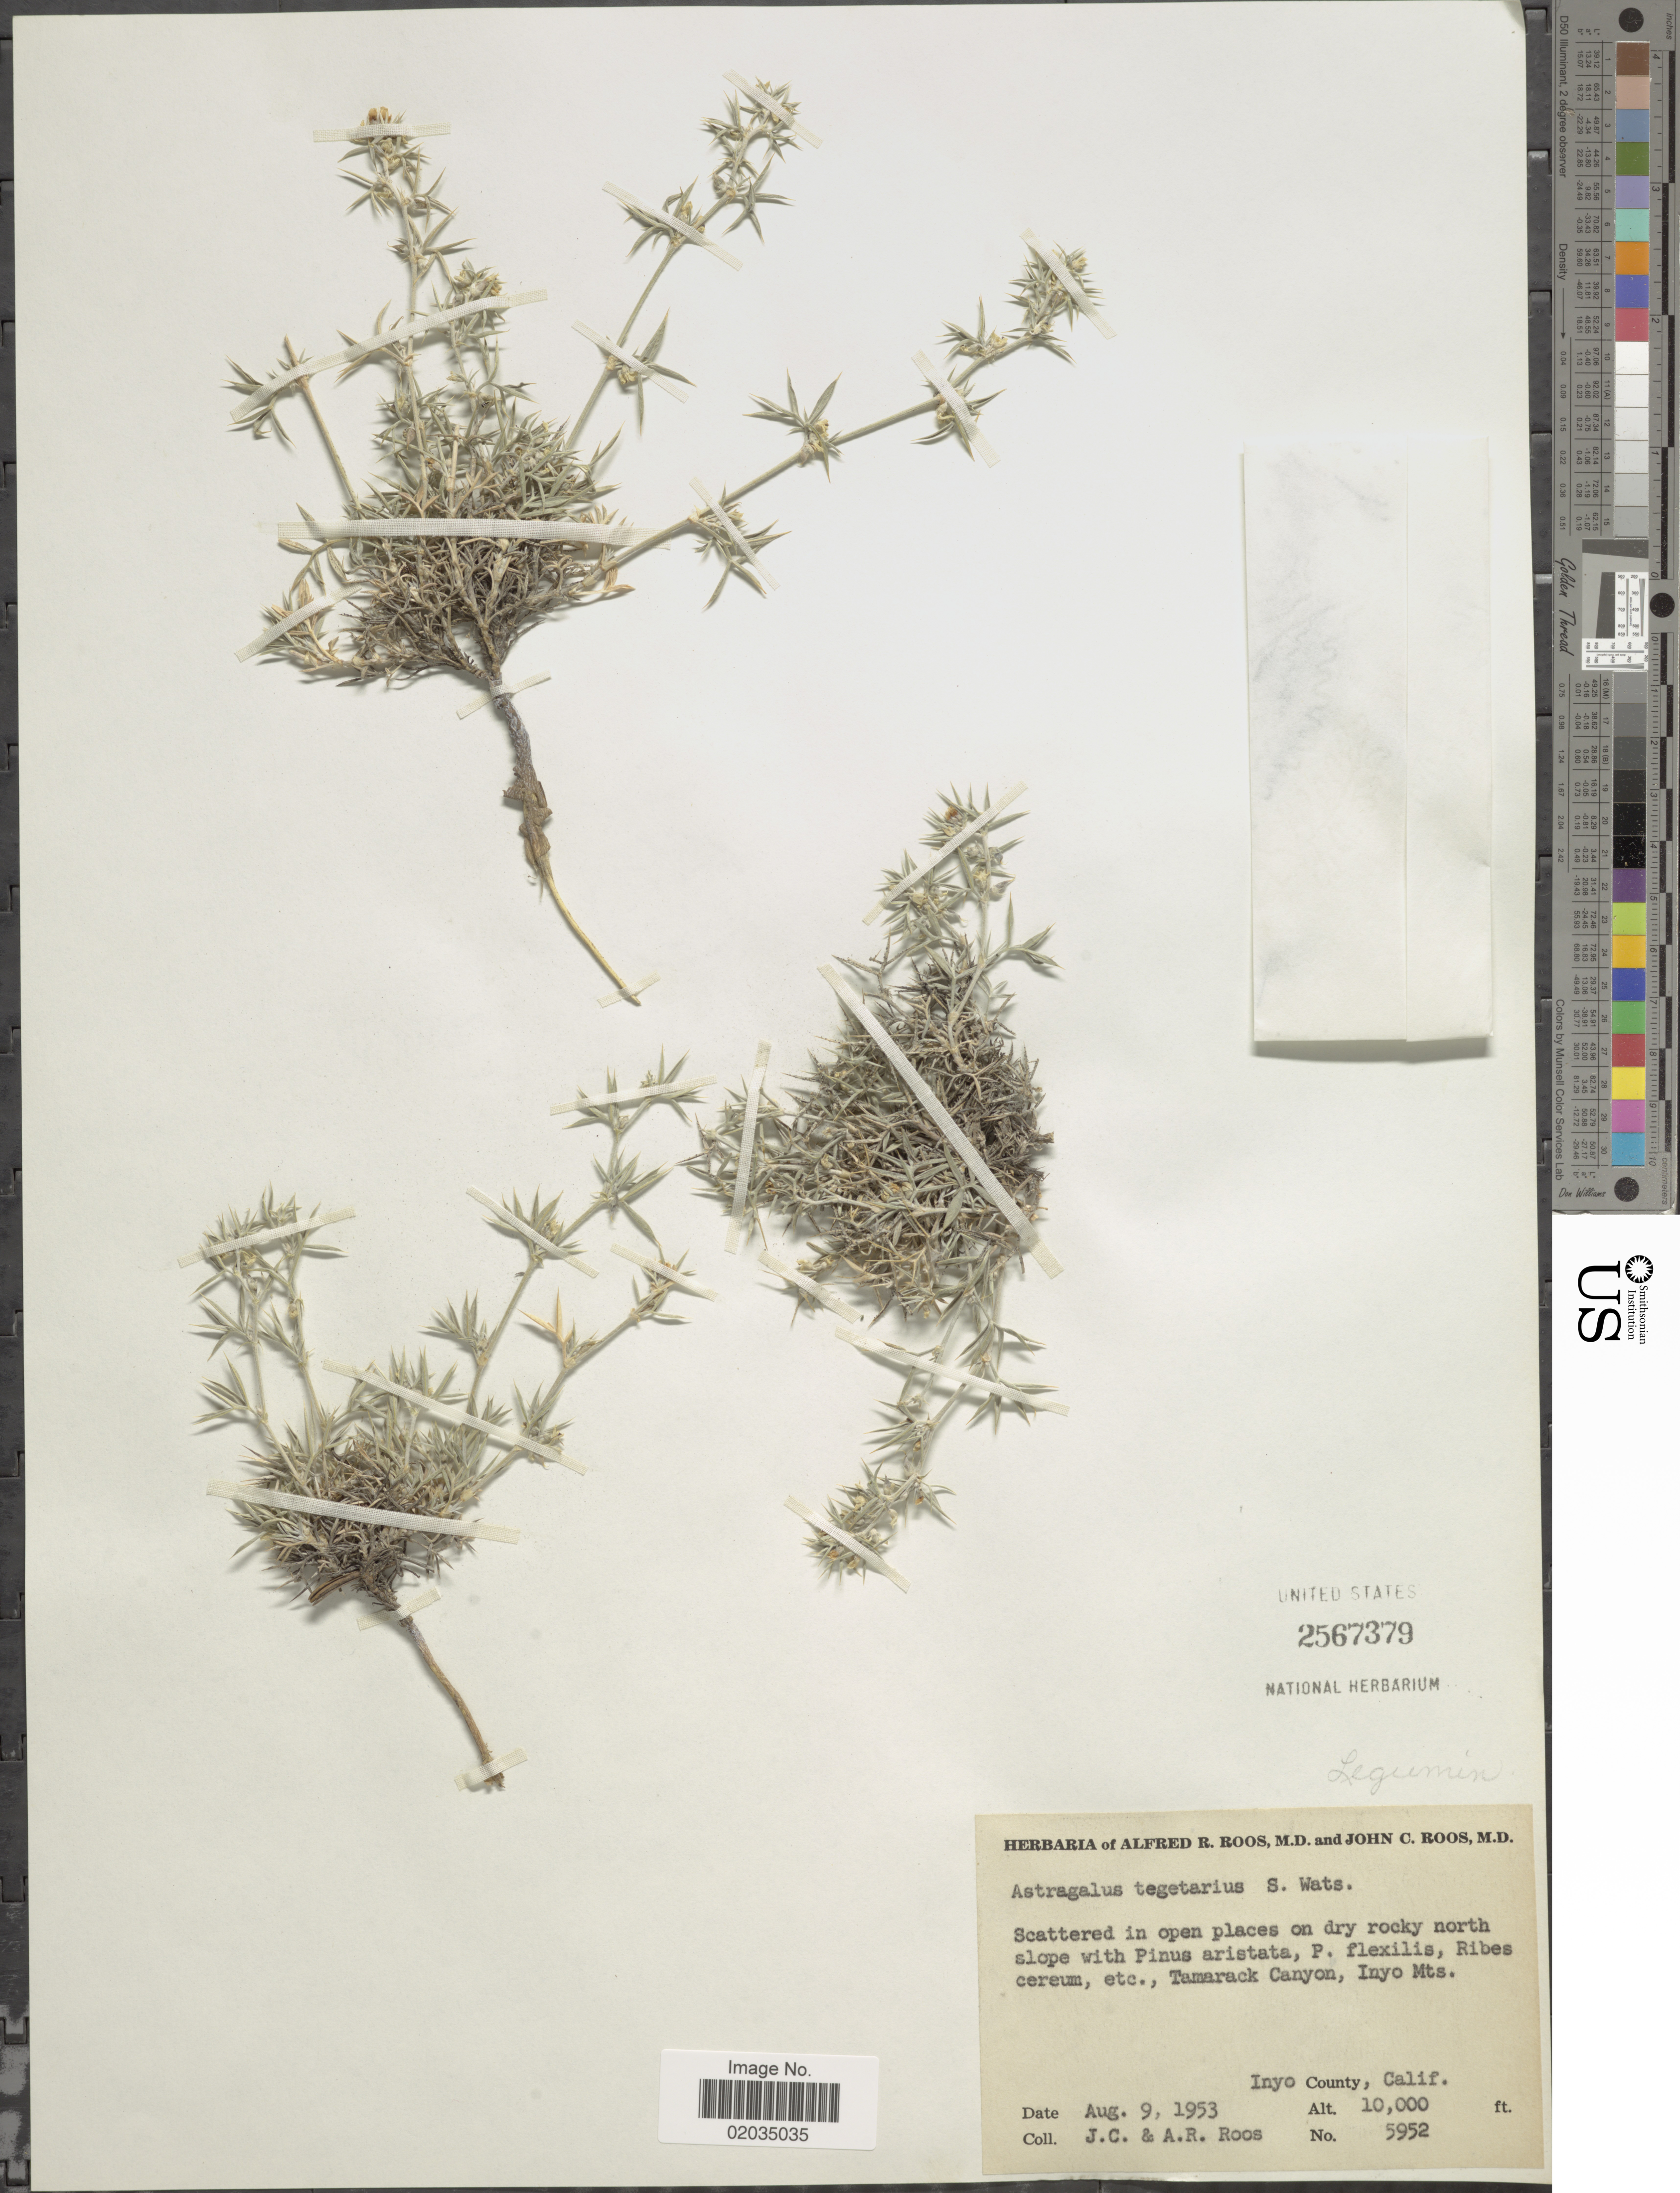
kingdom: Plantae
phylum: Tracheophyta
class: Magnoliopsida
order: Fabales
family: Fabaceae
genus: Astragalus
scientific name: Astragalus tegetarioides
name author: M.E. Jones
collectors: J. C. Roos & A. R. Roos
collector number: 5952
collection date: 1953-08-09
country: United States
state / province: California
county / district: Inyo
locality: Tamarack Canyon, Inyo Mts., Inyo County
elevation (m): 3048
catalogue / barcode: US 2567379